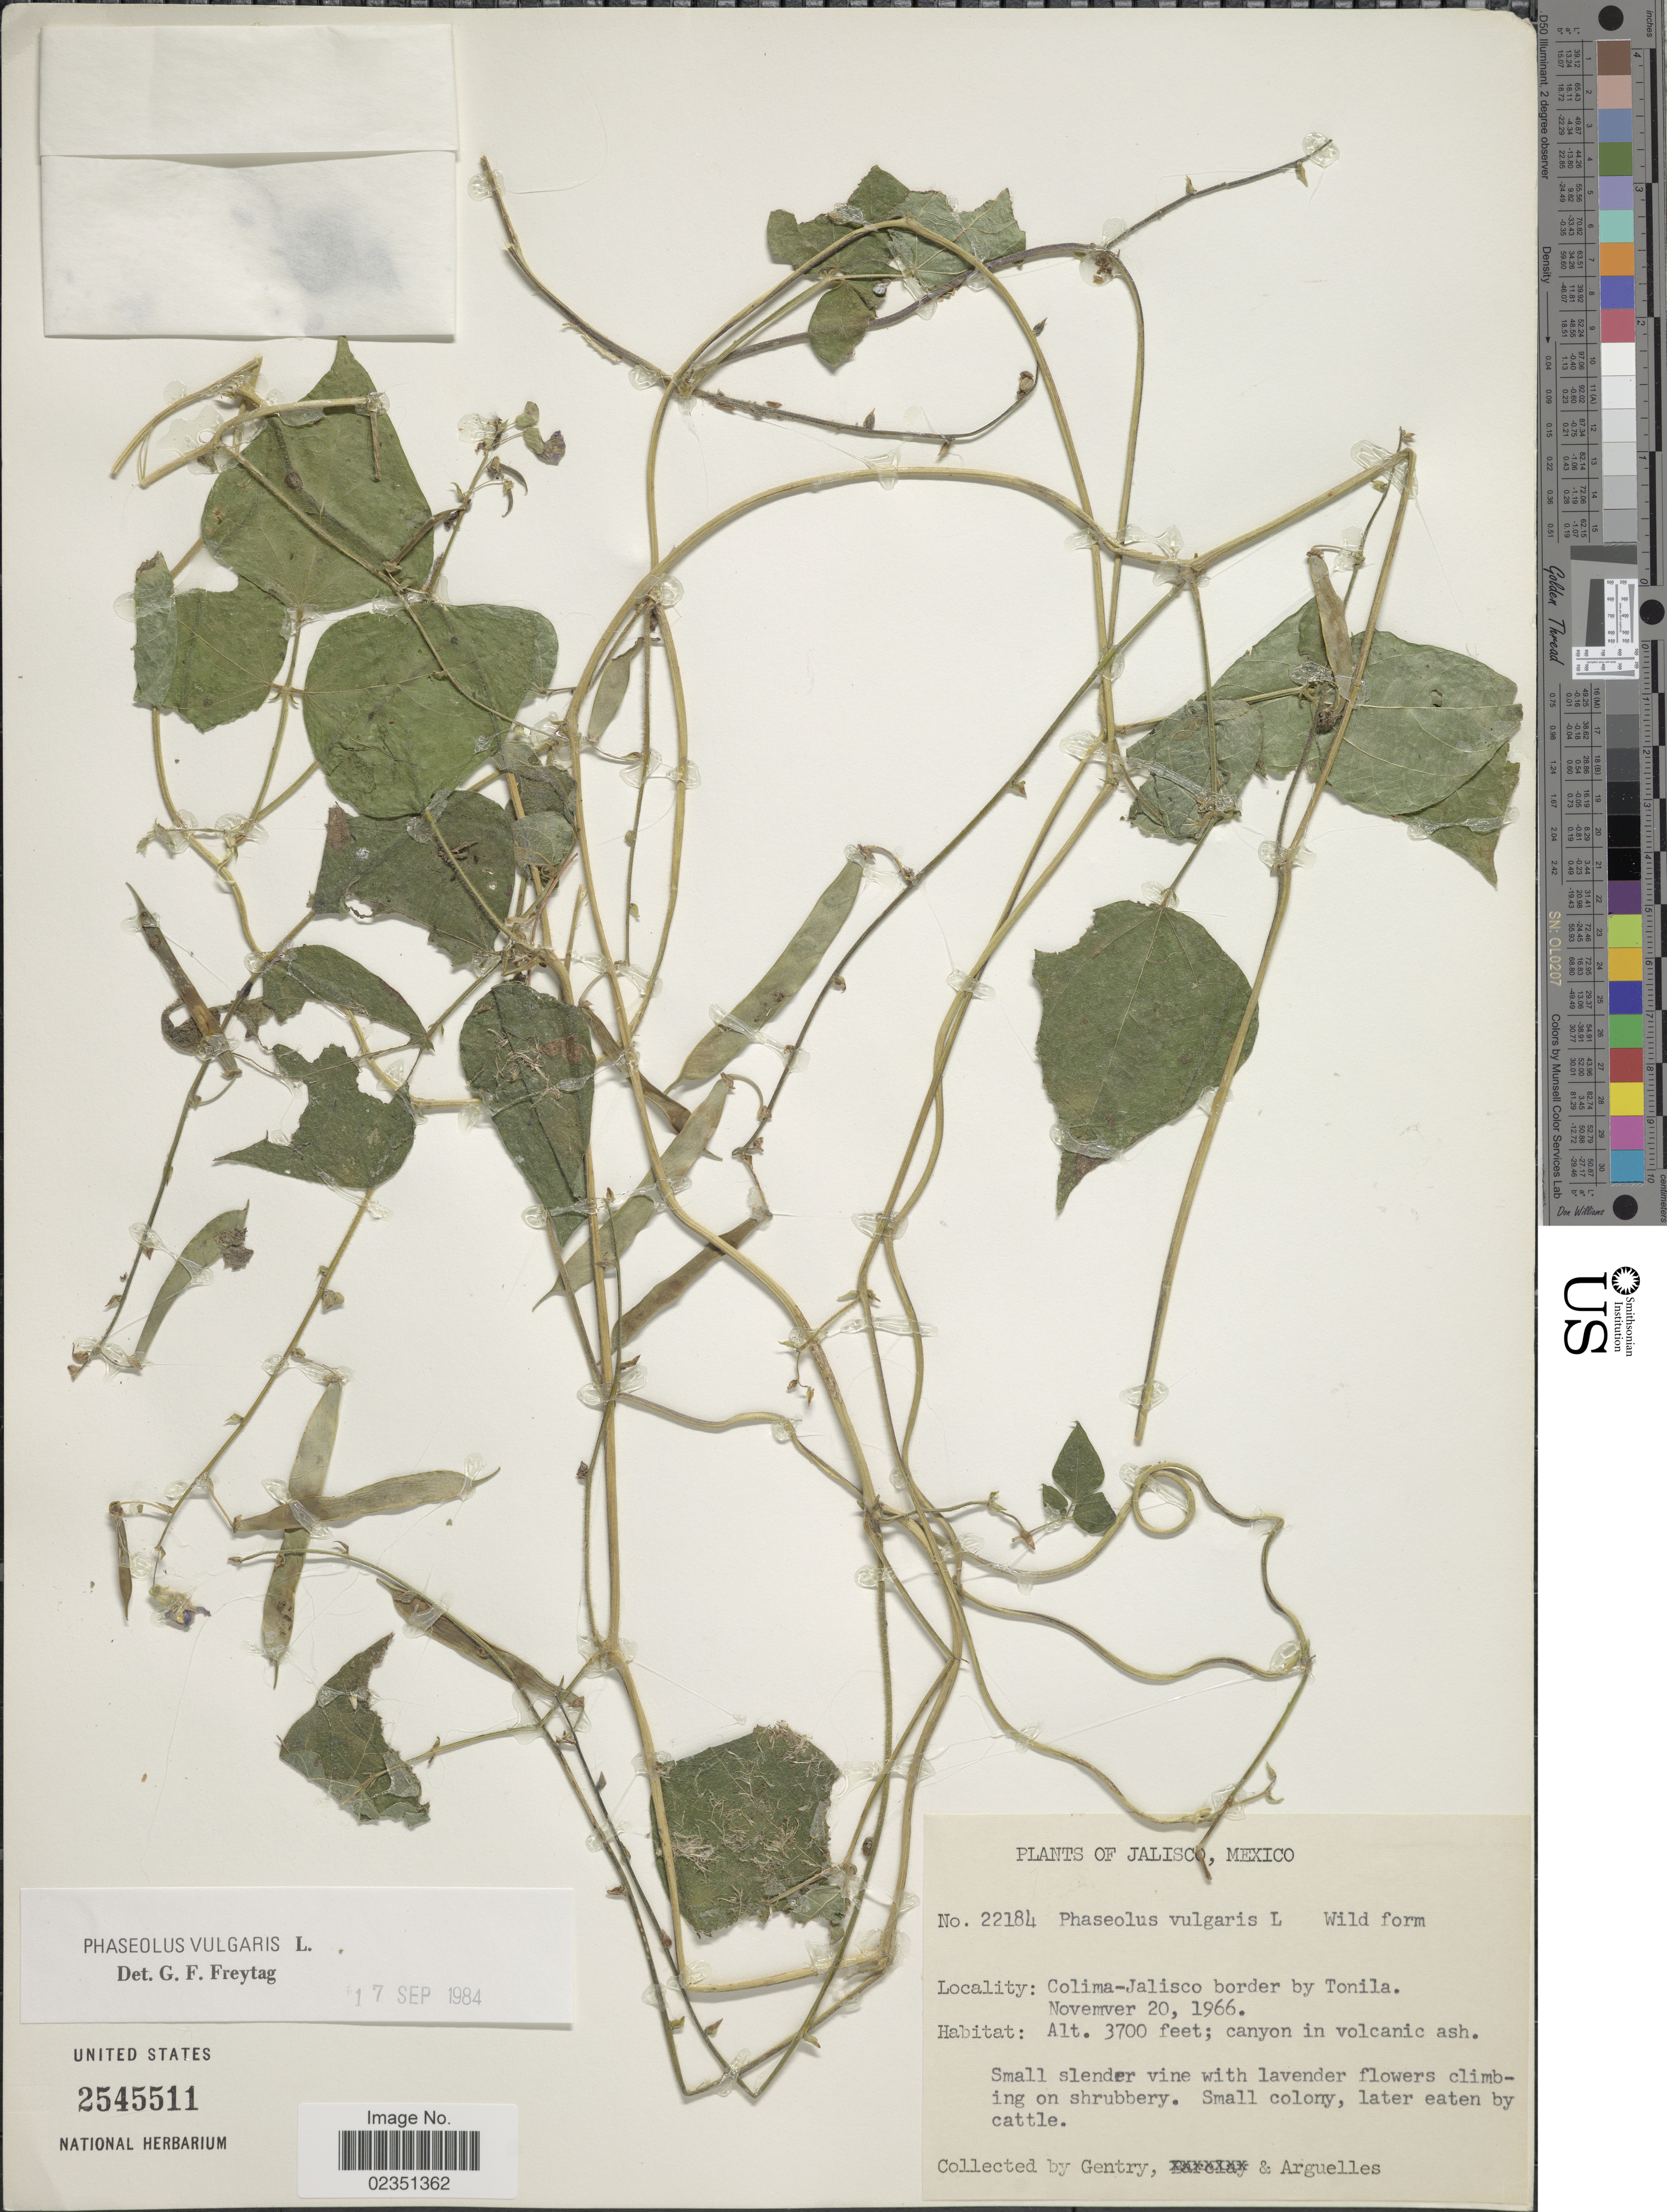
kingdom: Plantae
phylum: Tracheophyta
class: Magnoliopsida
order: Fabales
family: Fabaceae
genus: Phaseolus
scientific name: Phaseolus vulgaris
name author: L.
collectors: Gentry, -- & Arguelles, --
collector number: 22184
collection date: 1966-11-20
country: Mexico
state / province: Jalisco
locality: Colima-Jalisco border by Tonila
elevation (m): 1128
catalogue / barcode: US 2545511